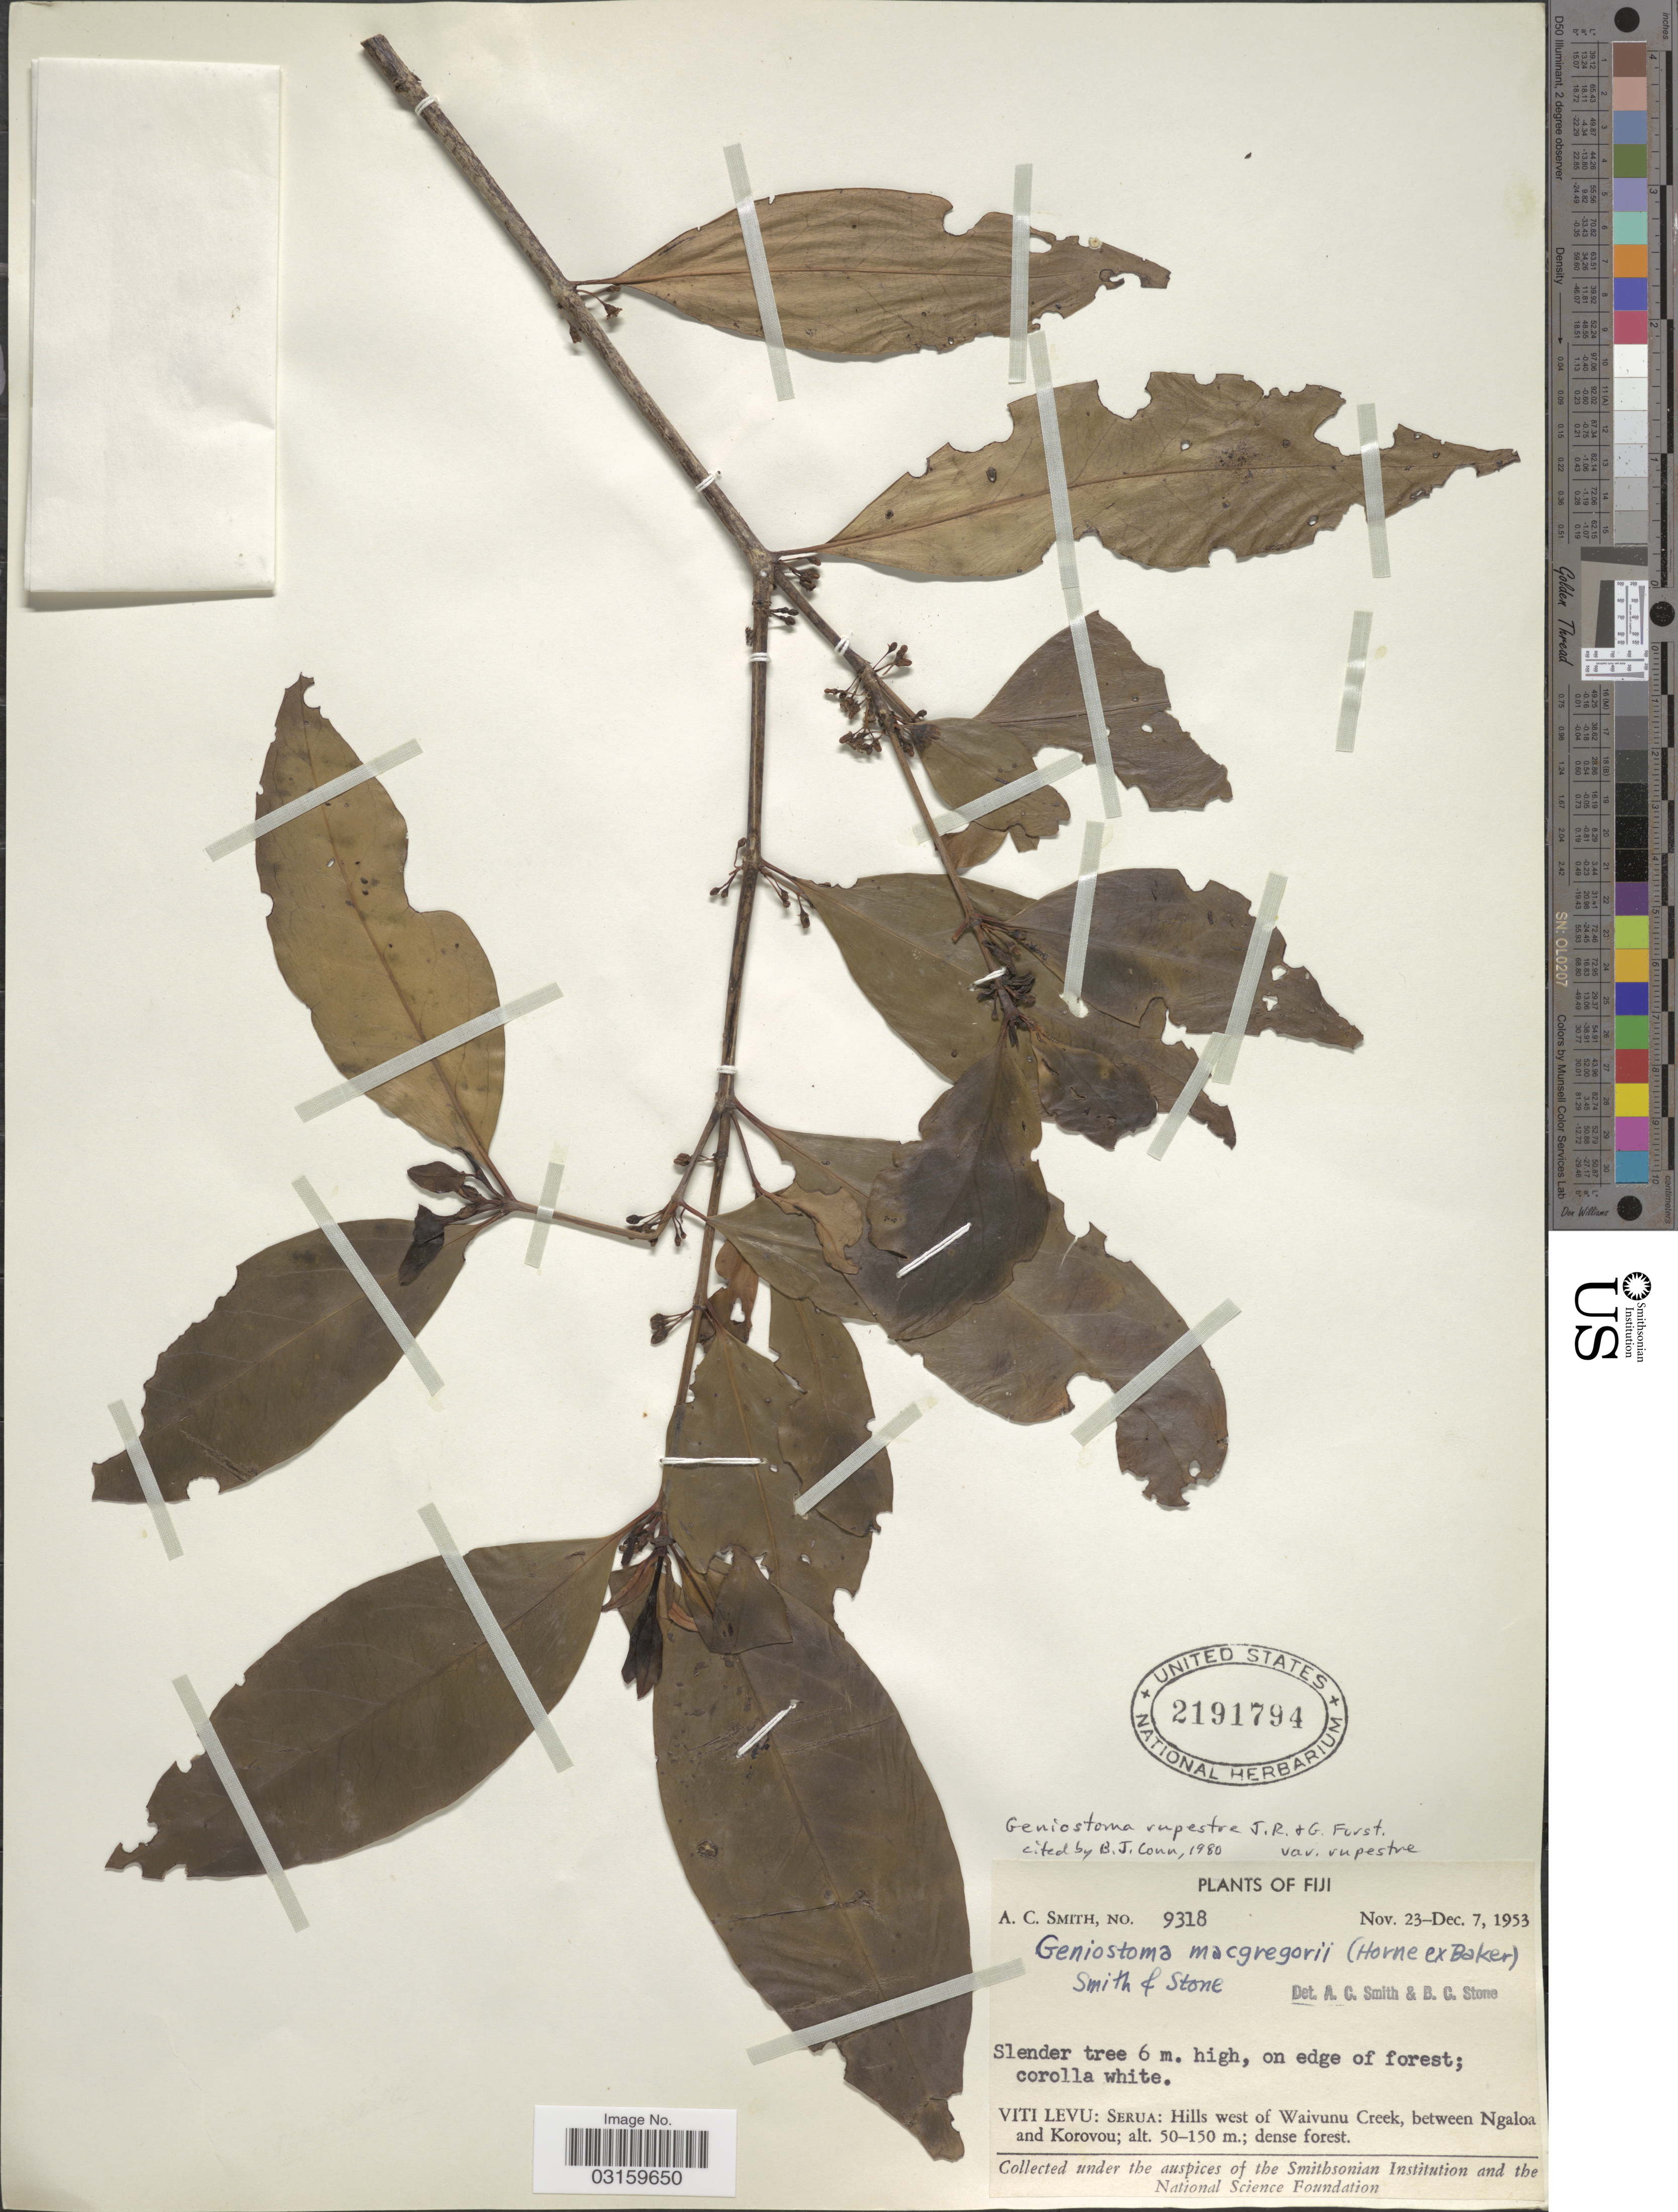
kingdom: Plantae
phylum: Tracheophyta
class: Magnoliopsida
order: Gentianales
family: Loganiaceae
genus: Geniostoma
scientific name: Geniostoma rupestre var. rupestre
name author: J.R. Forst. & G. Forst.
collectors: A. C. Smith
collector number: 9318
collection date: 1953-11-23/1953-12-07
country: Fiji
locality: Viti Levu: Serua: Hills west of Waivunu Creek, between Ngaloa and Korovou.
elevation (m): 50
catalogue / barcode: US 2191794